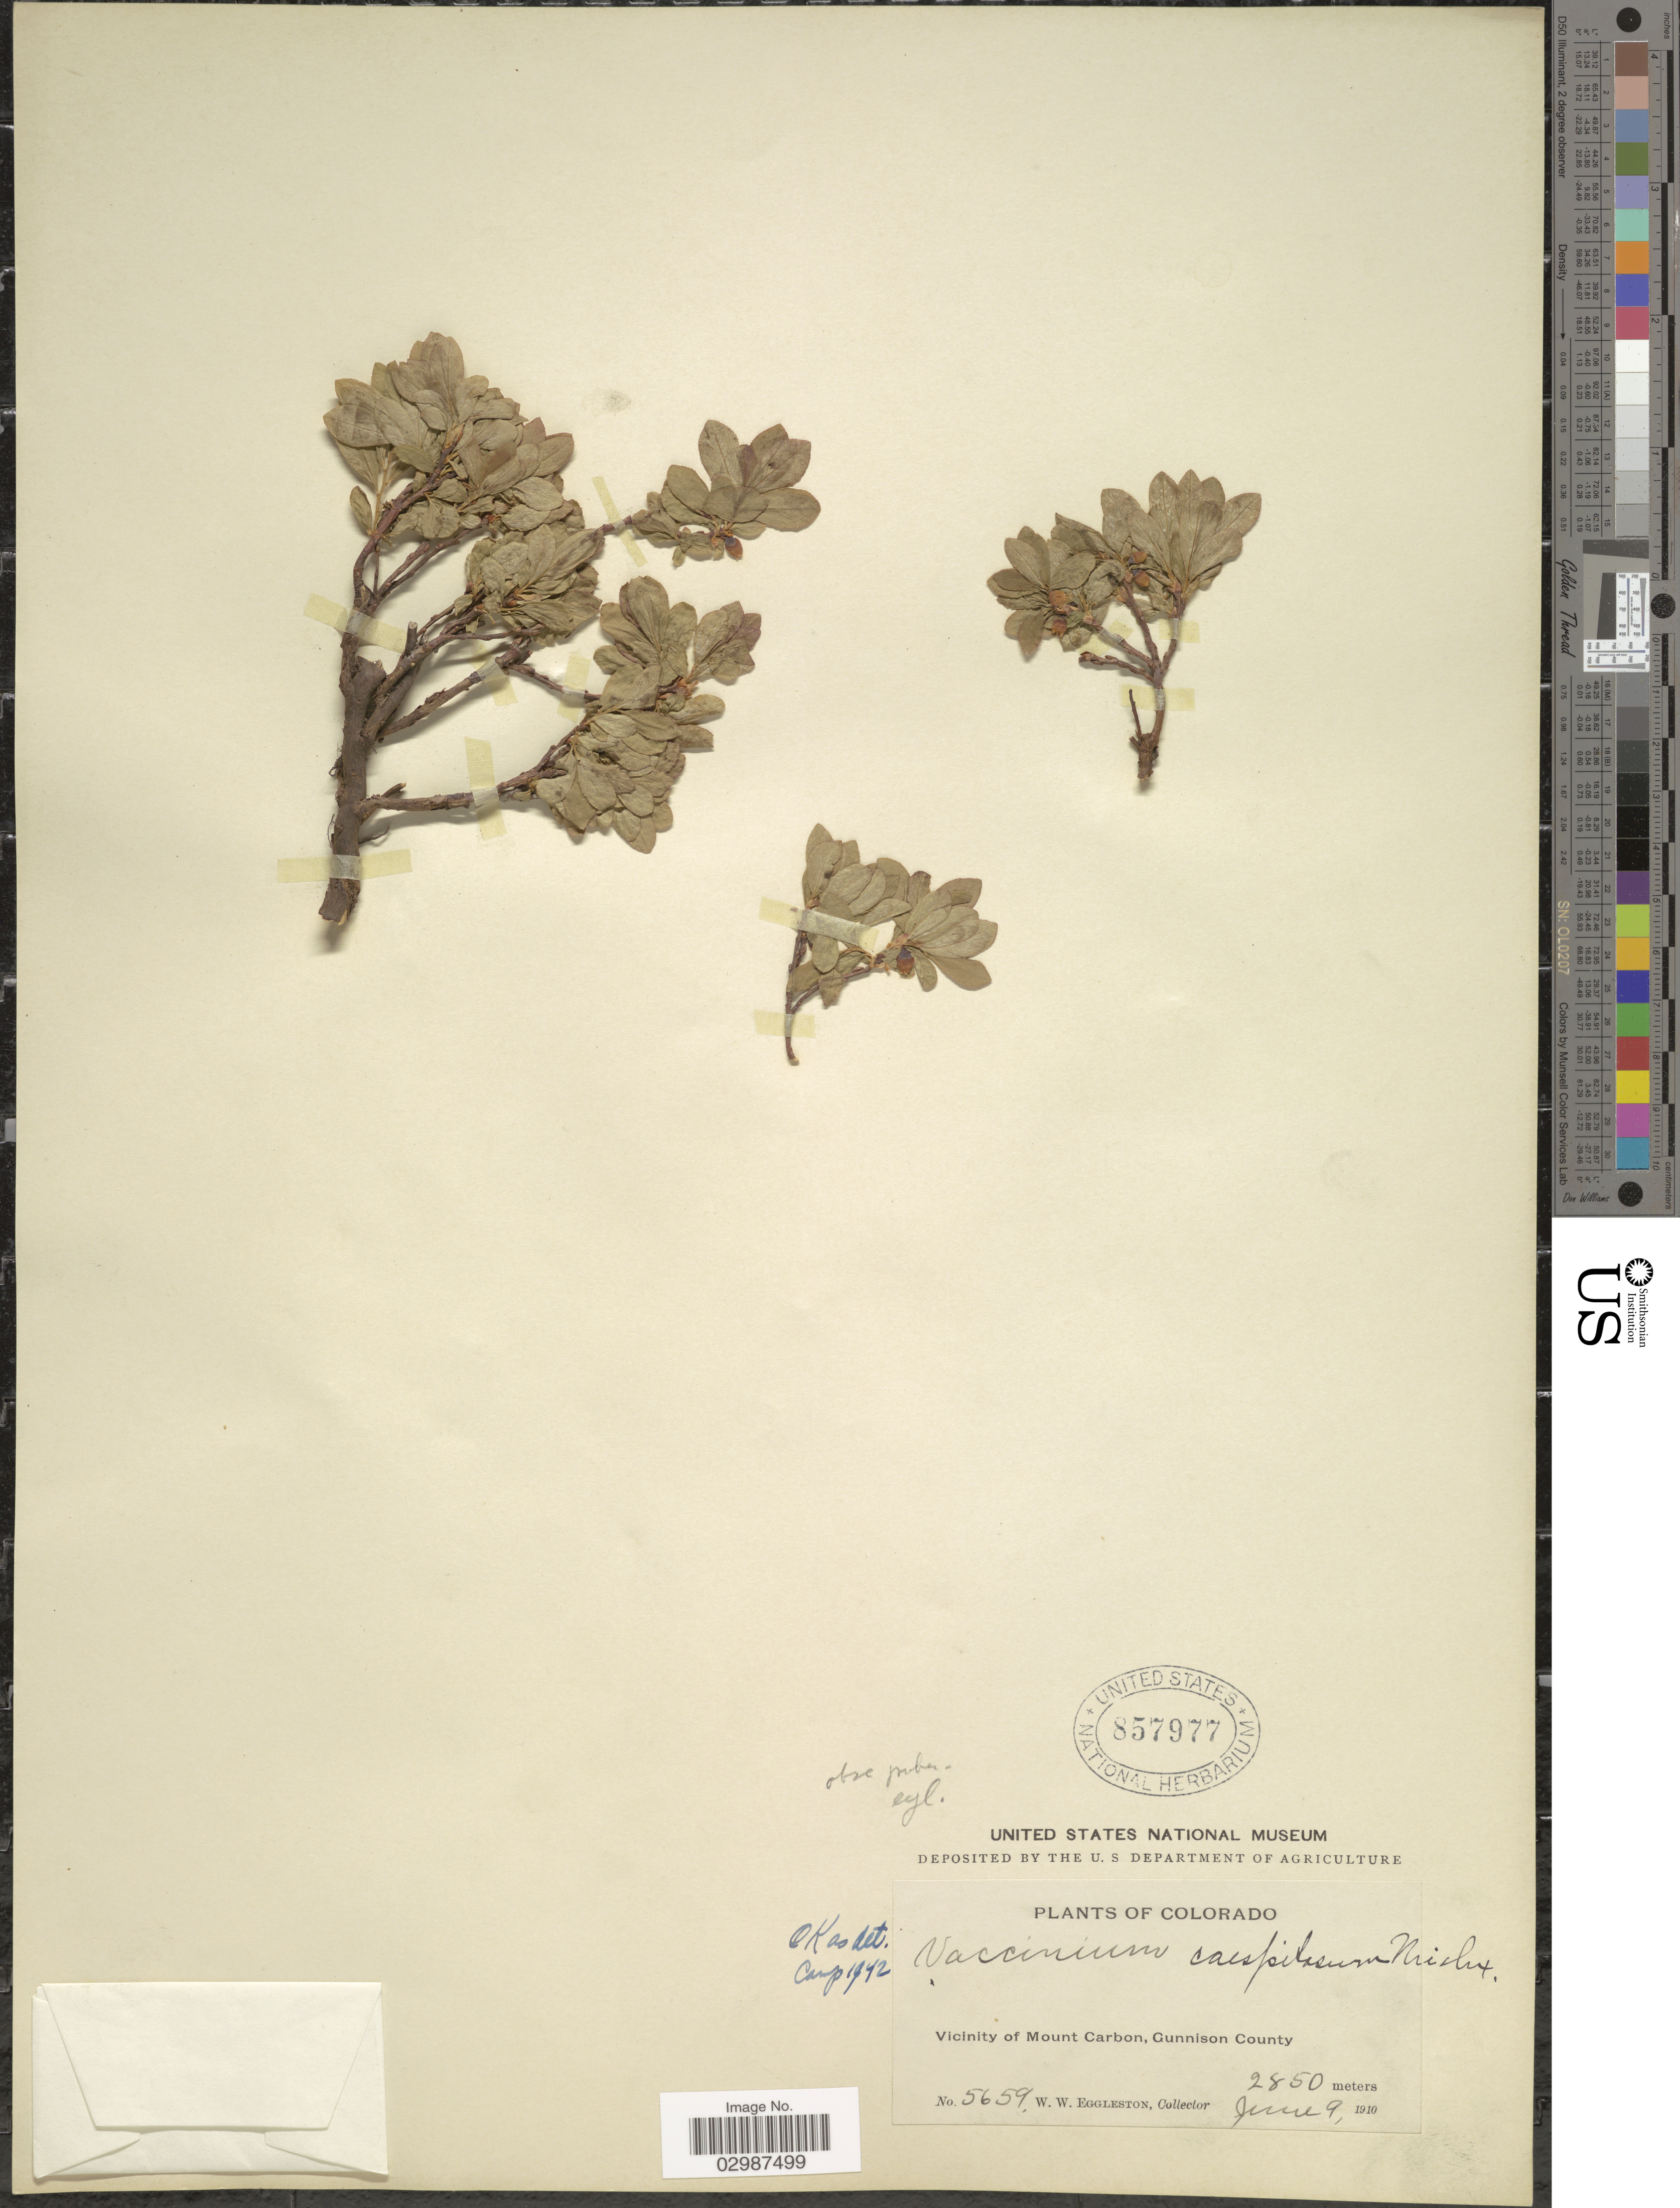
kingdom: Plantae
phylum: Tracheophyta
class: Magnoliopsida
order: Ericales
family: Ericaceae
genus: Vaccinium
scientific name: Vaccinium caespitosum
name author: Michx.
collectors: W. W. Eggleston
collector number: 5659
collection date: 1910-06-09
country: United States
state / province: Colorado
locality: Vicinity of Mount Carbon, Gunnison County.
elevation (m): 2850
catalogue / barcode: US 857977